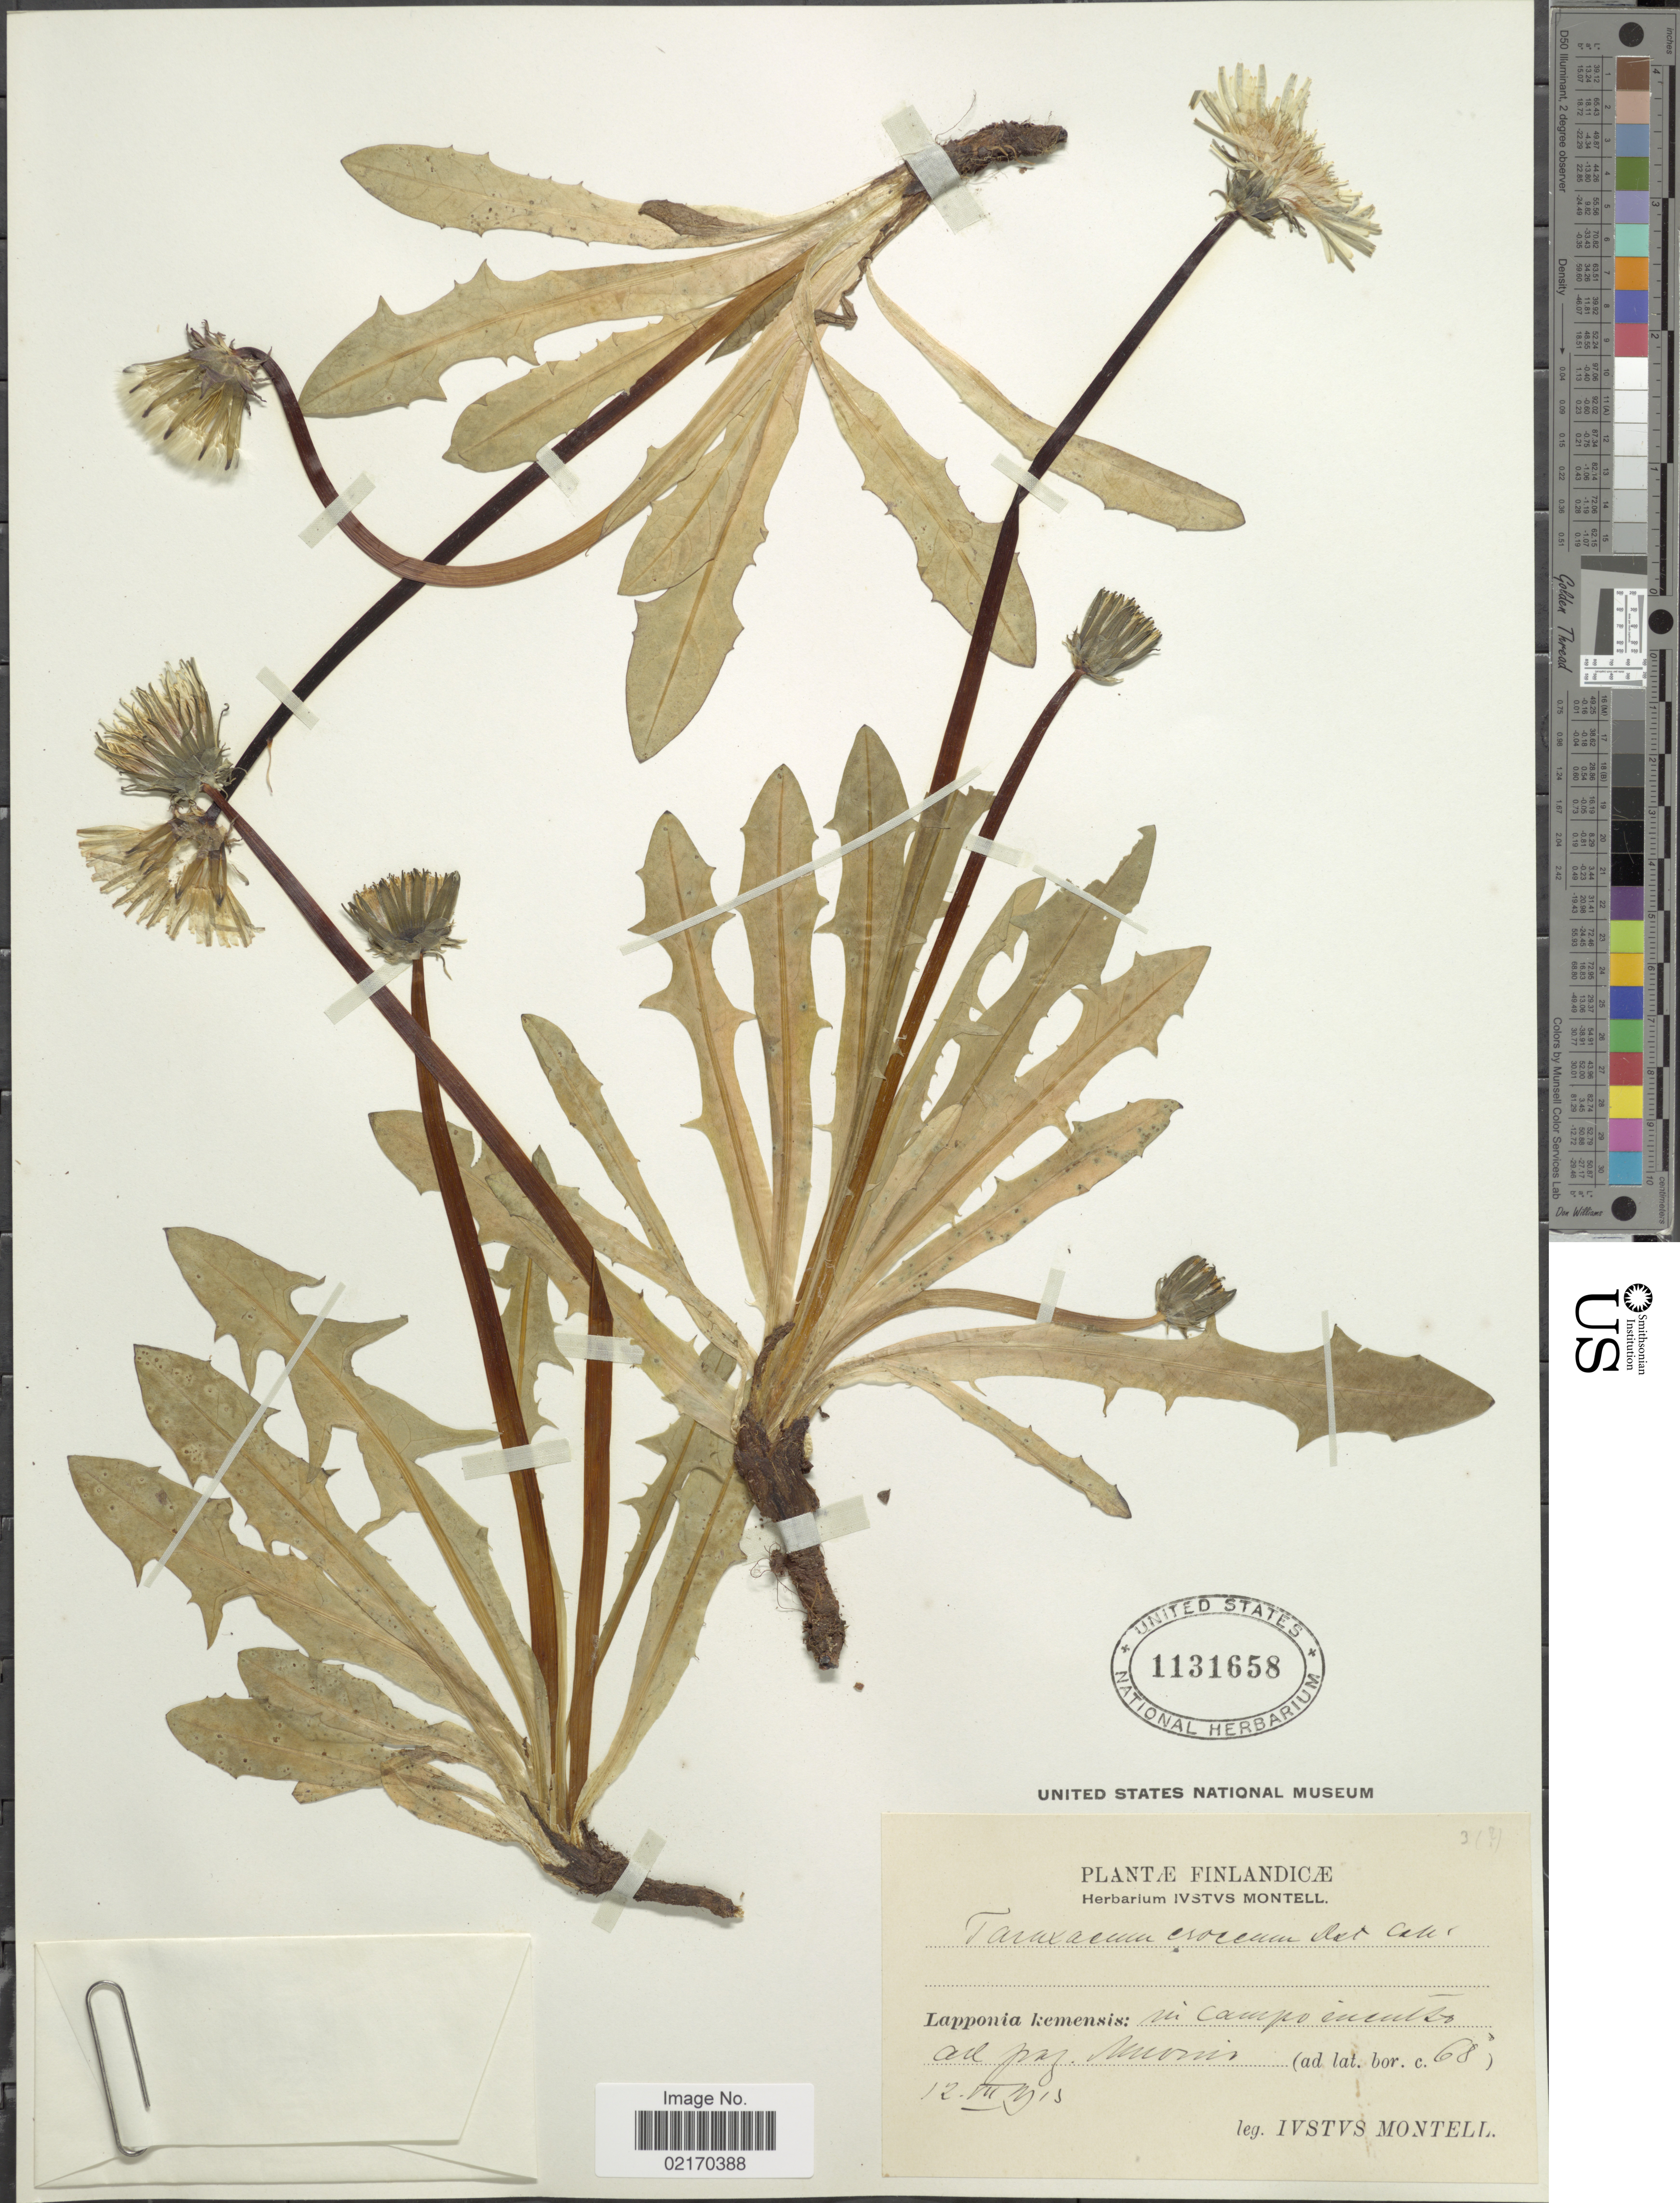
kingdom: Plantae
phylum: Tracheophyta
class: Magnoliopsida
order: Asterales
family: Asteraceae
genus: Taraxacum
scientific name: Taraxacum croceum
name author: Dahlst.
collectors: I. Montell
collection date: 1913-07-12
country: Finland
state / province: Lappi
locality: Muonio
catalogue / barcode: US 1131658